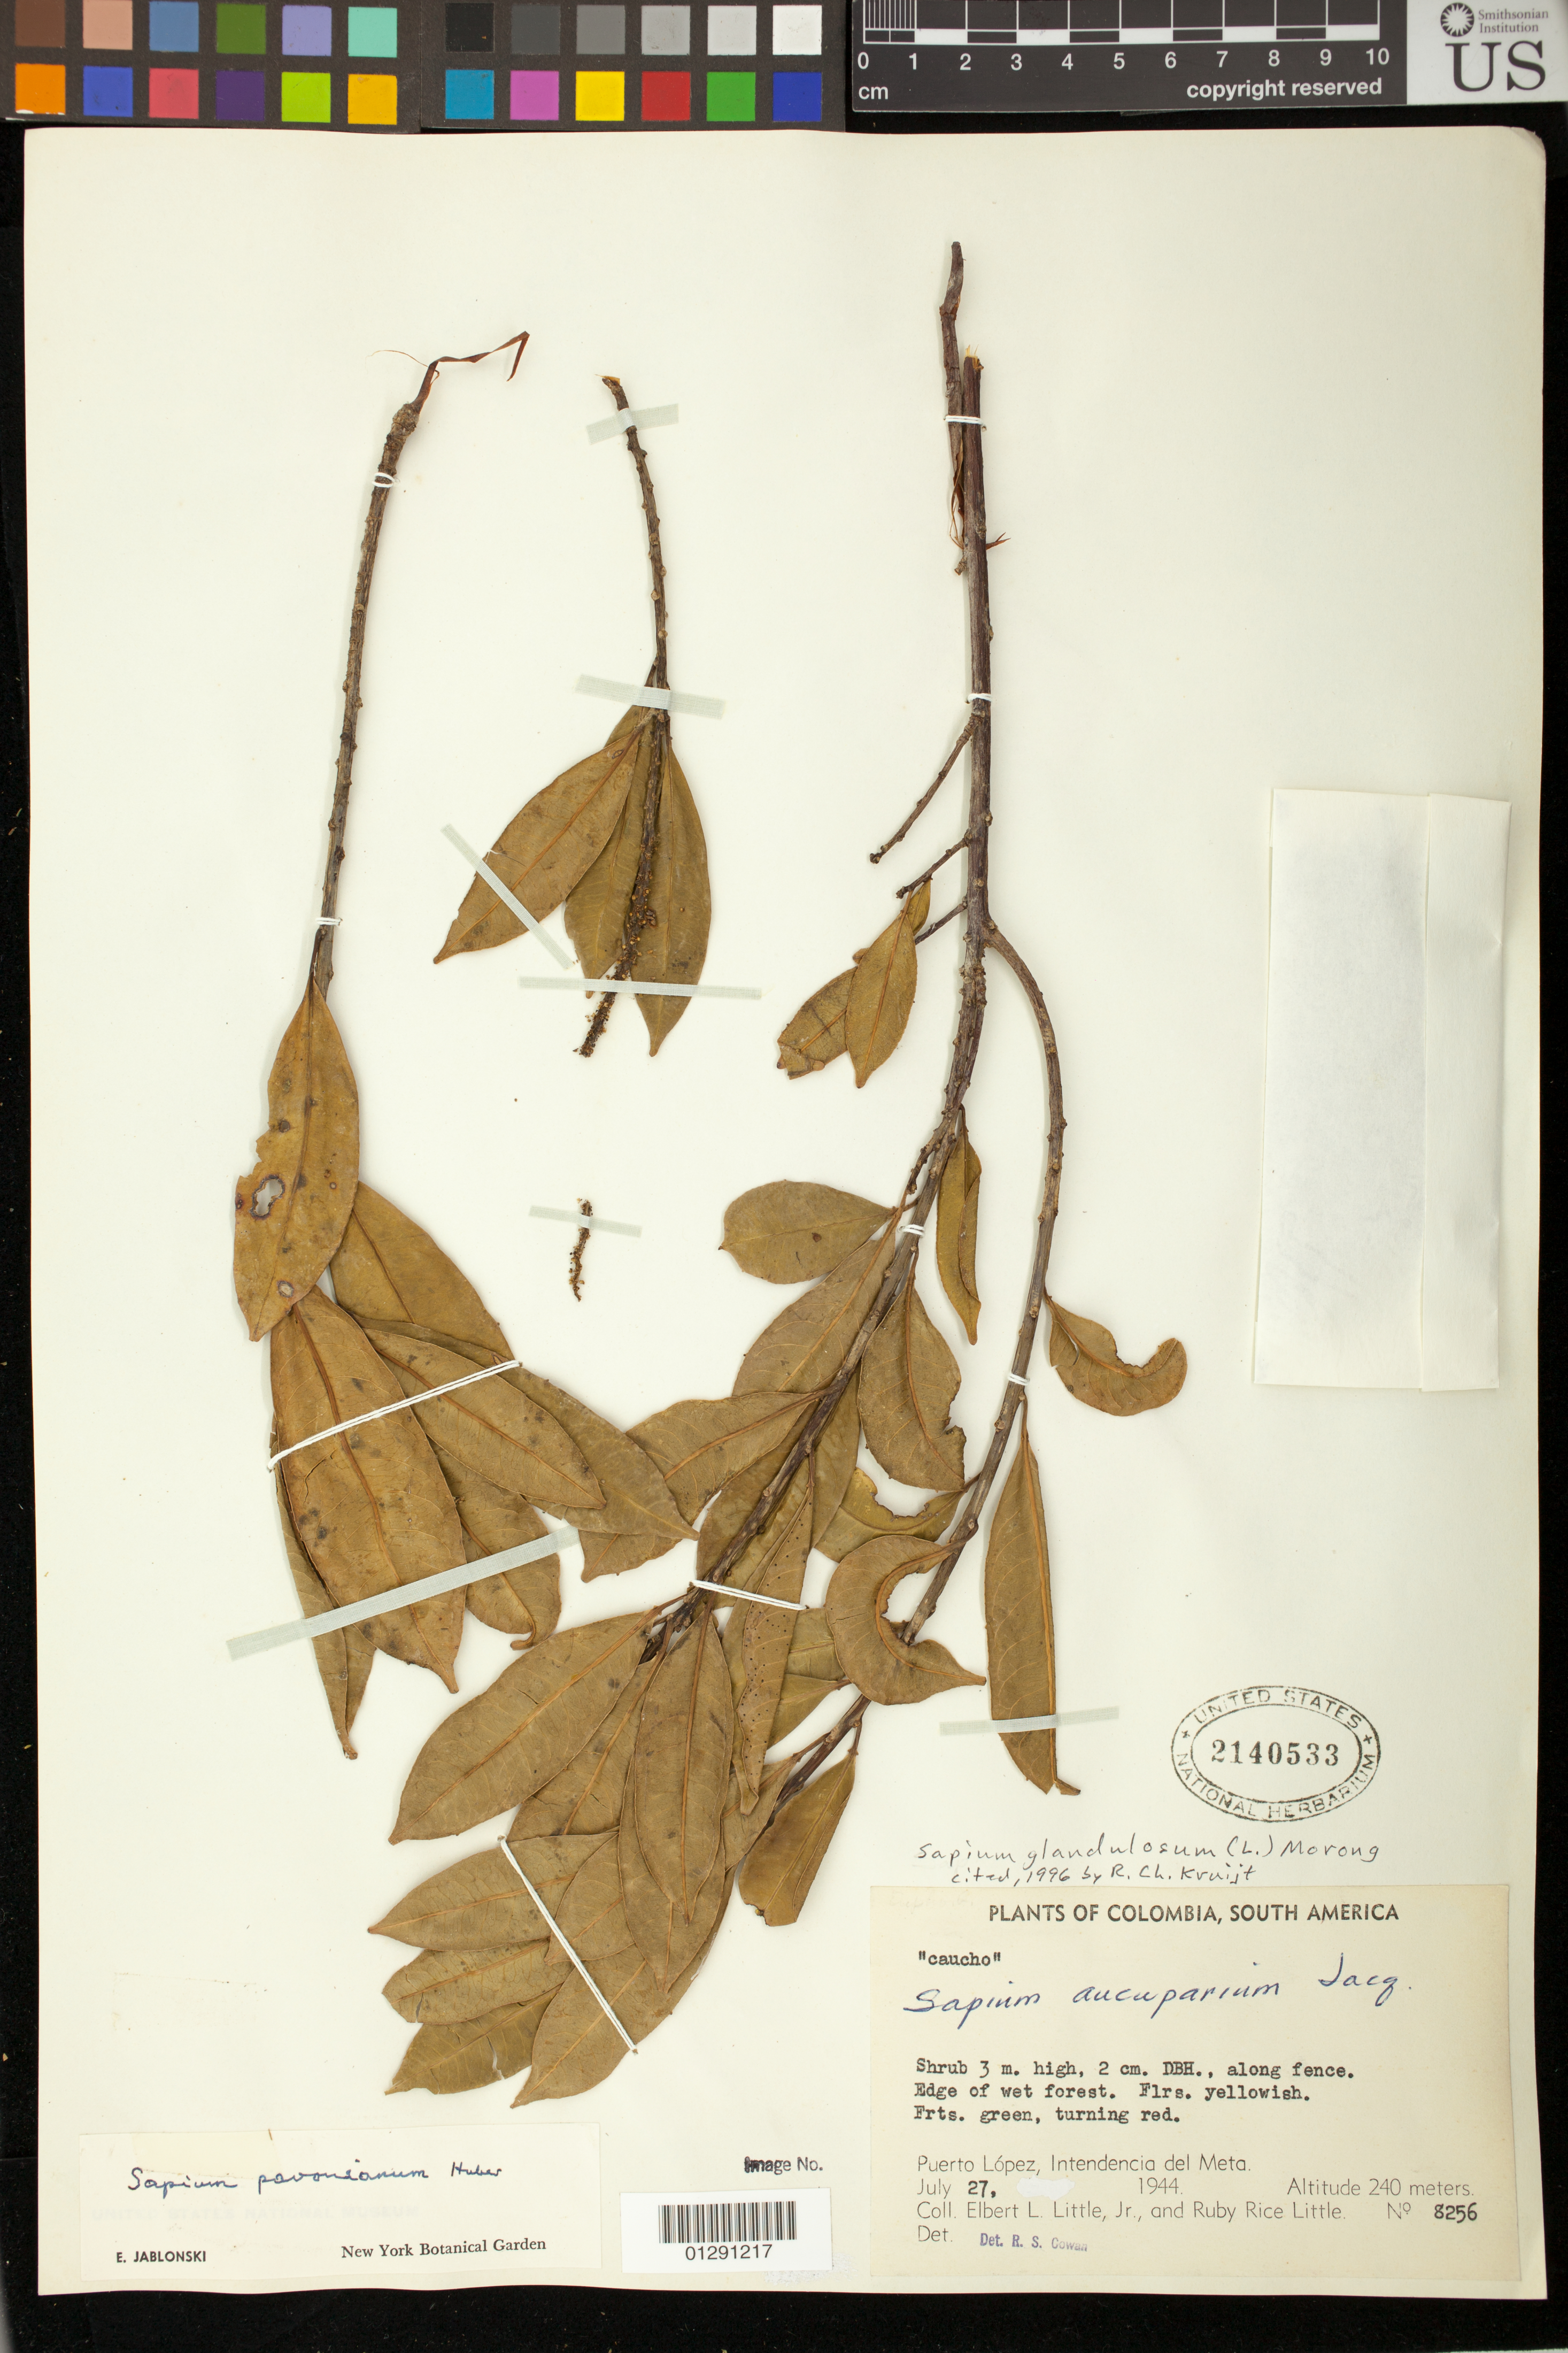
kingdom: Plantae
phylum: Tracheophyta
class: Magnoliopsida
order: Malpighiales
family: Euphorbiaceae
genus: Sapium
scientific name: Sapium glandulatum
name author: (Vell.) Pax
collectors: E. L. Little & R. R. Little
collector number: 8256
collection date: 1944-07-27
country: Colombia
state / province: Meta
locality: Puerto Lopez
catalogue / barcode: US 2140533